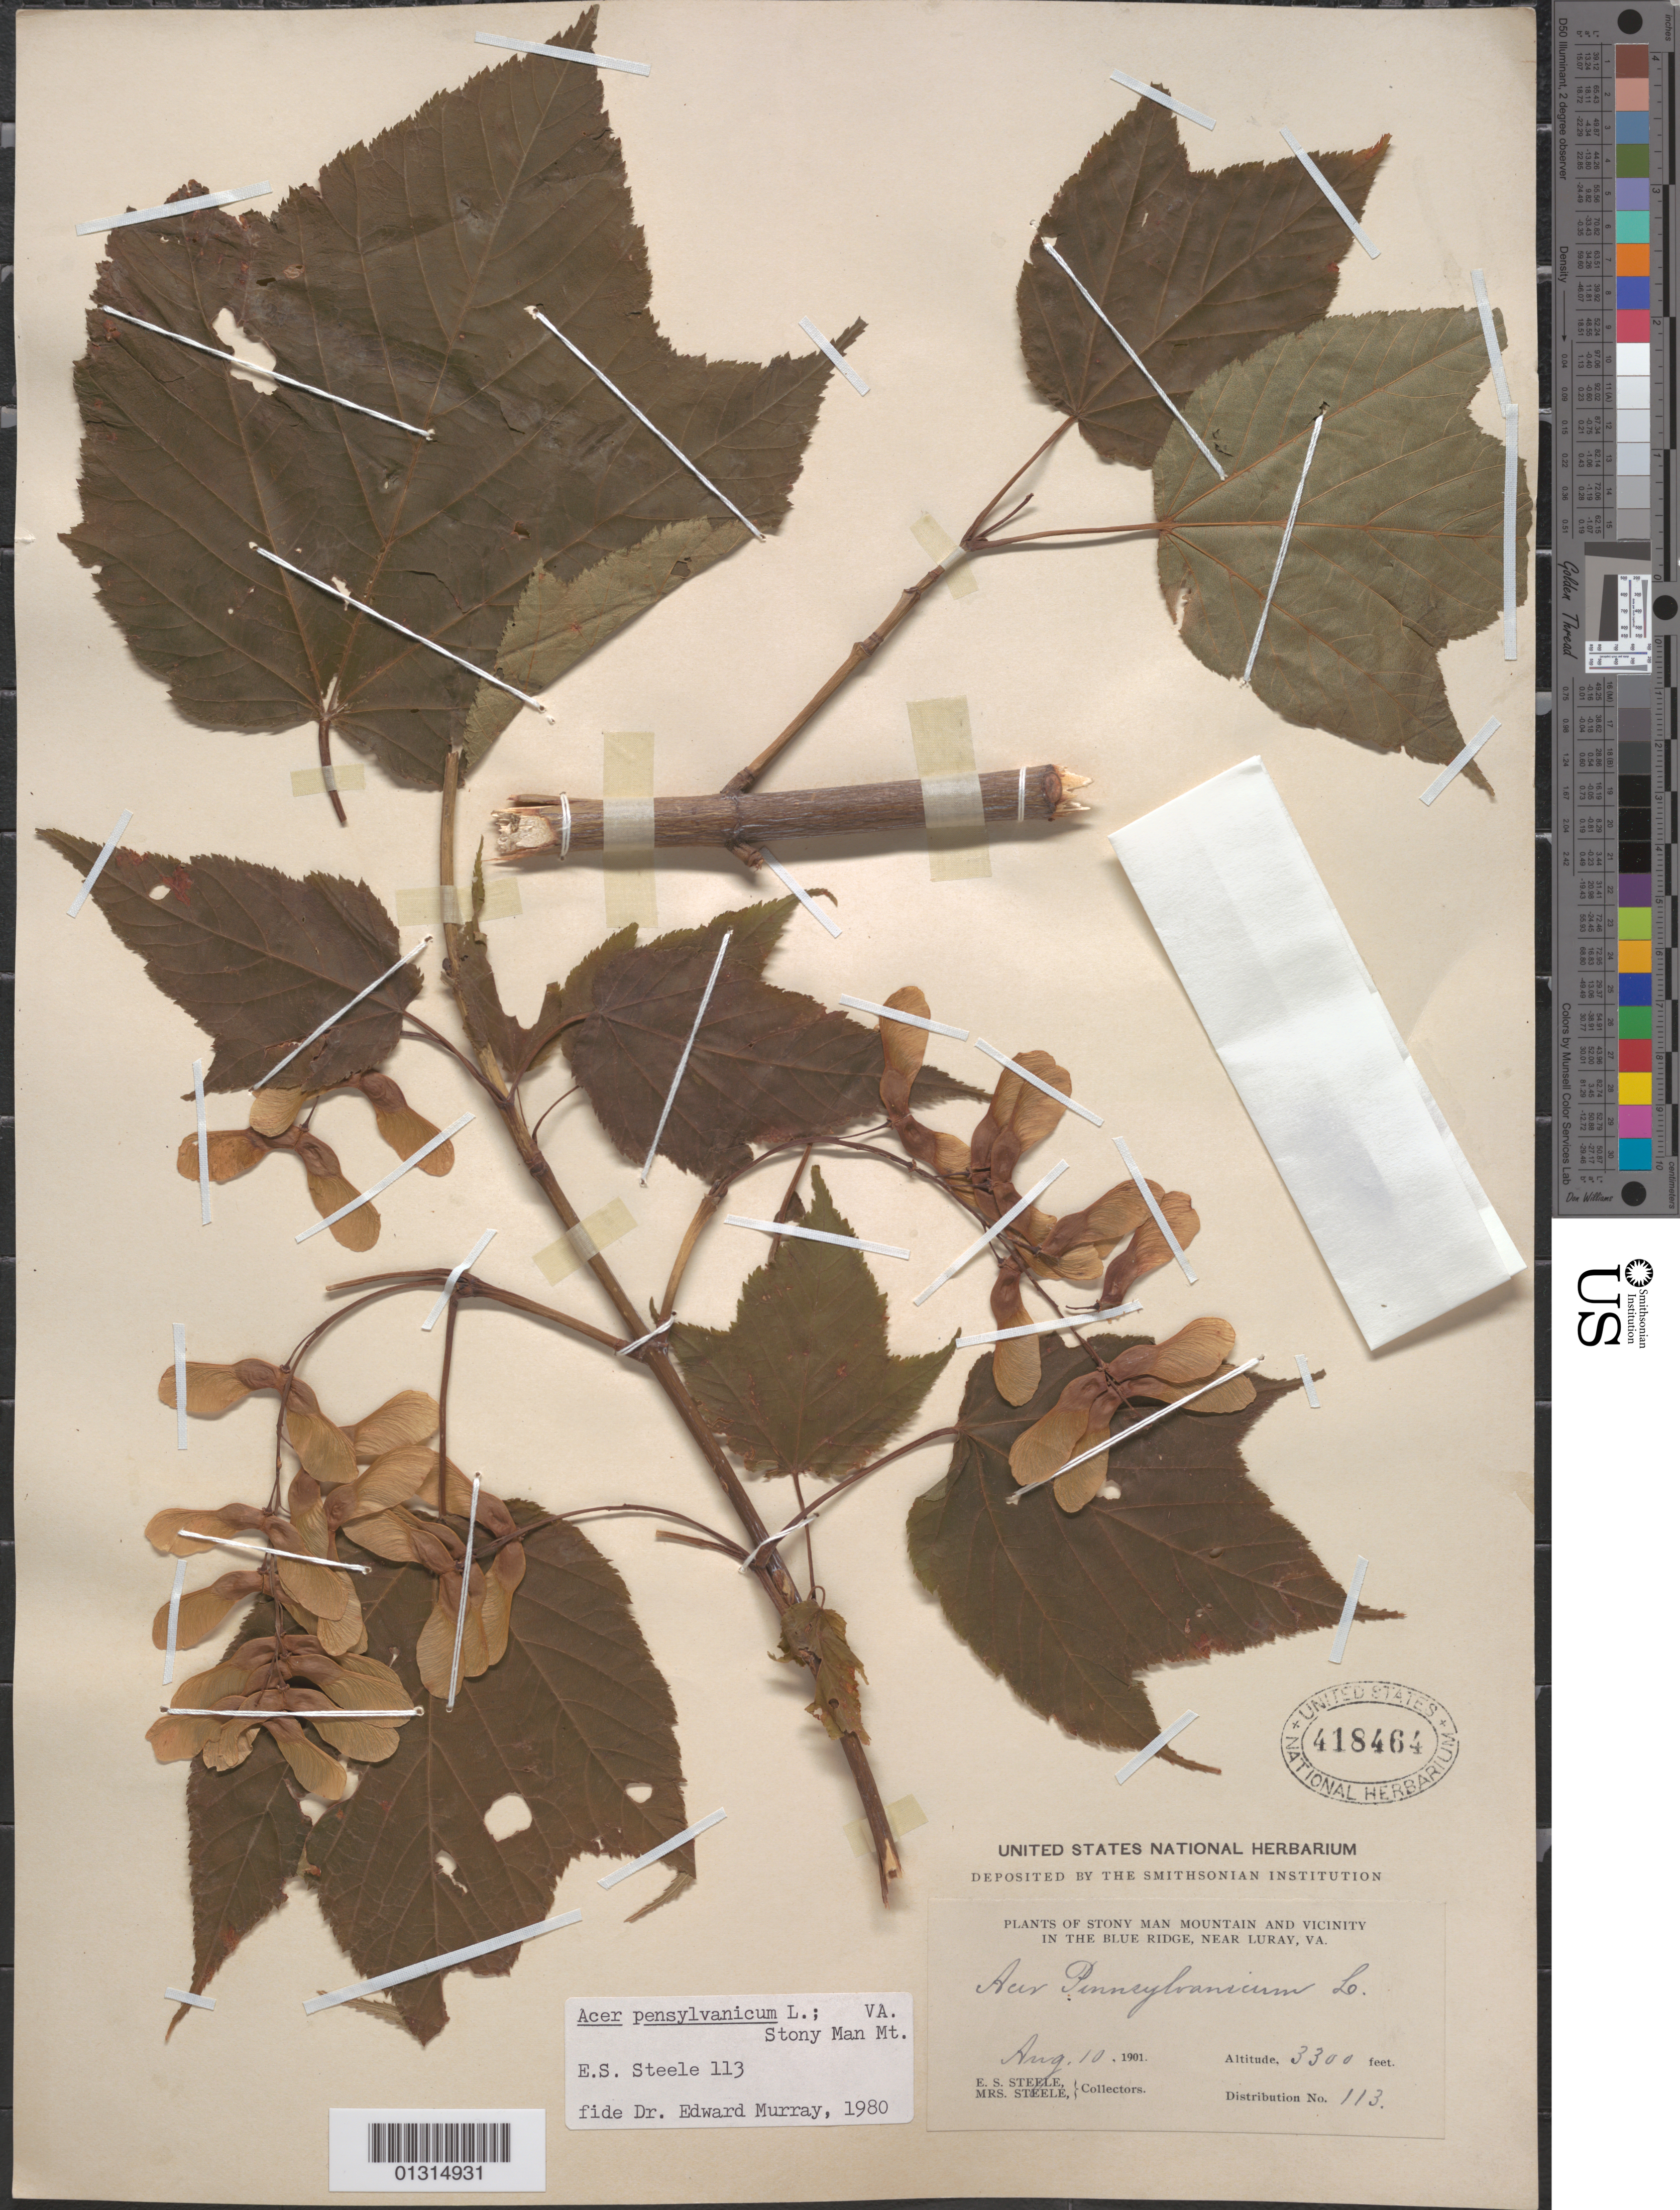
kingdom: Plantae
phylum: Tracheophyta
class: Magnoliopsida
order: Sapindales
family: Sapindaceae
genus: Acer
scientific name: Acer pensylvanicum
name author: L.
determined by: Murray, Edward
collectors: E. Steele & Mrs. E. S. Steele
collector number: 113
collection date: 1901-08-10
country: United States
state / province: Virginia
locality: Stony Man Mountain and vicinity, in the Blue Ridge, near Luray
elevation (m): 1006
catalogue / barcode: US 418464